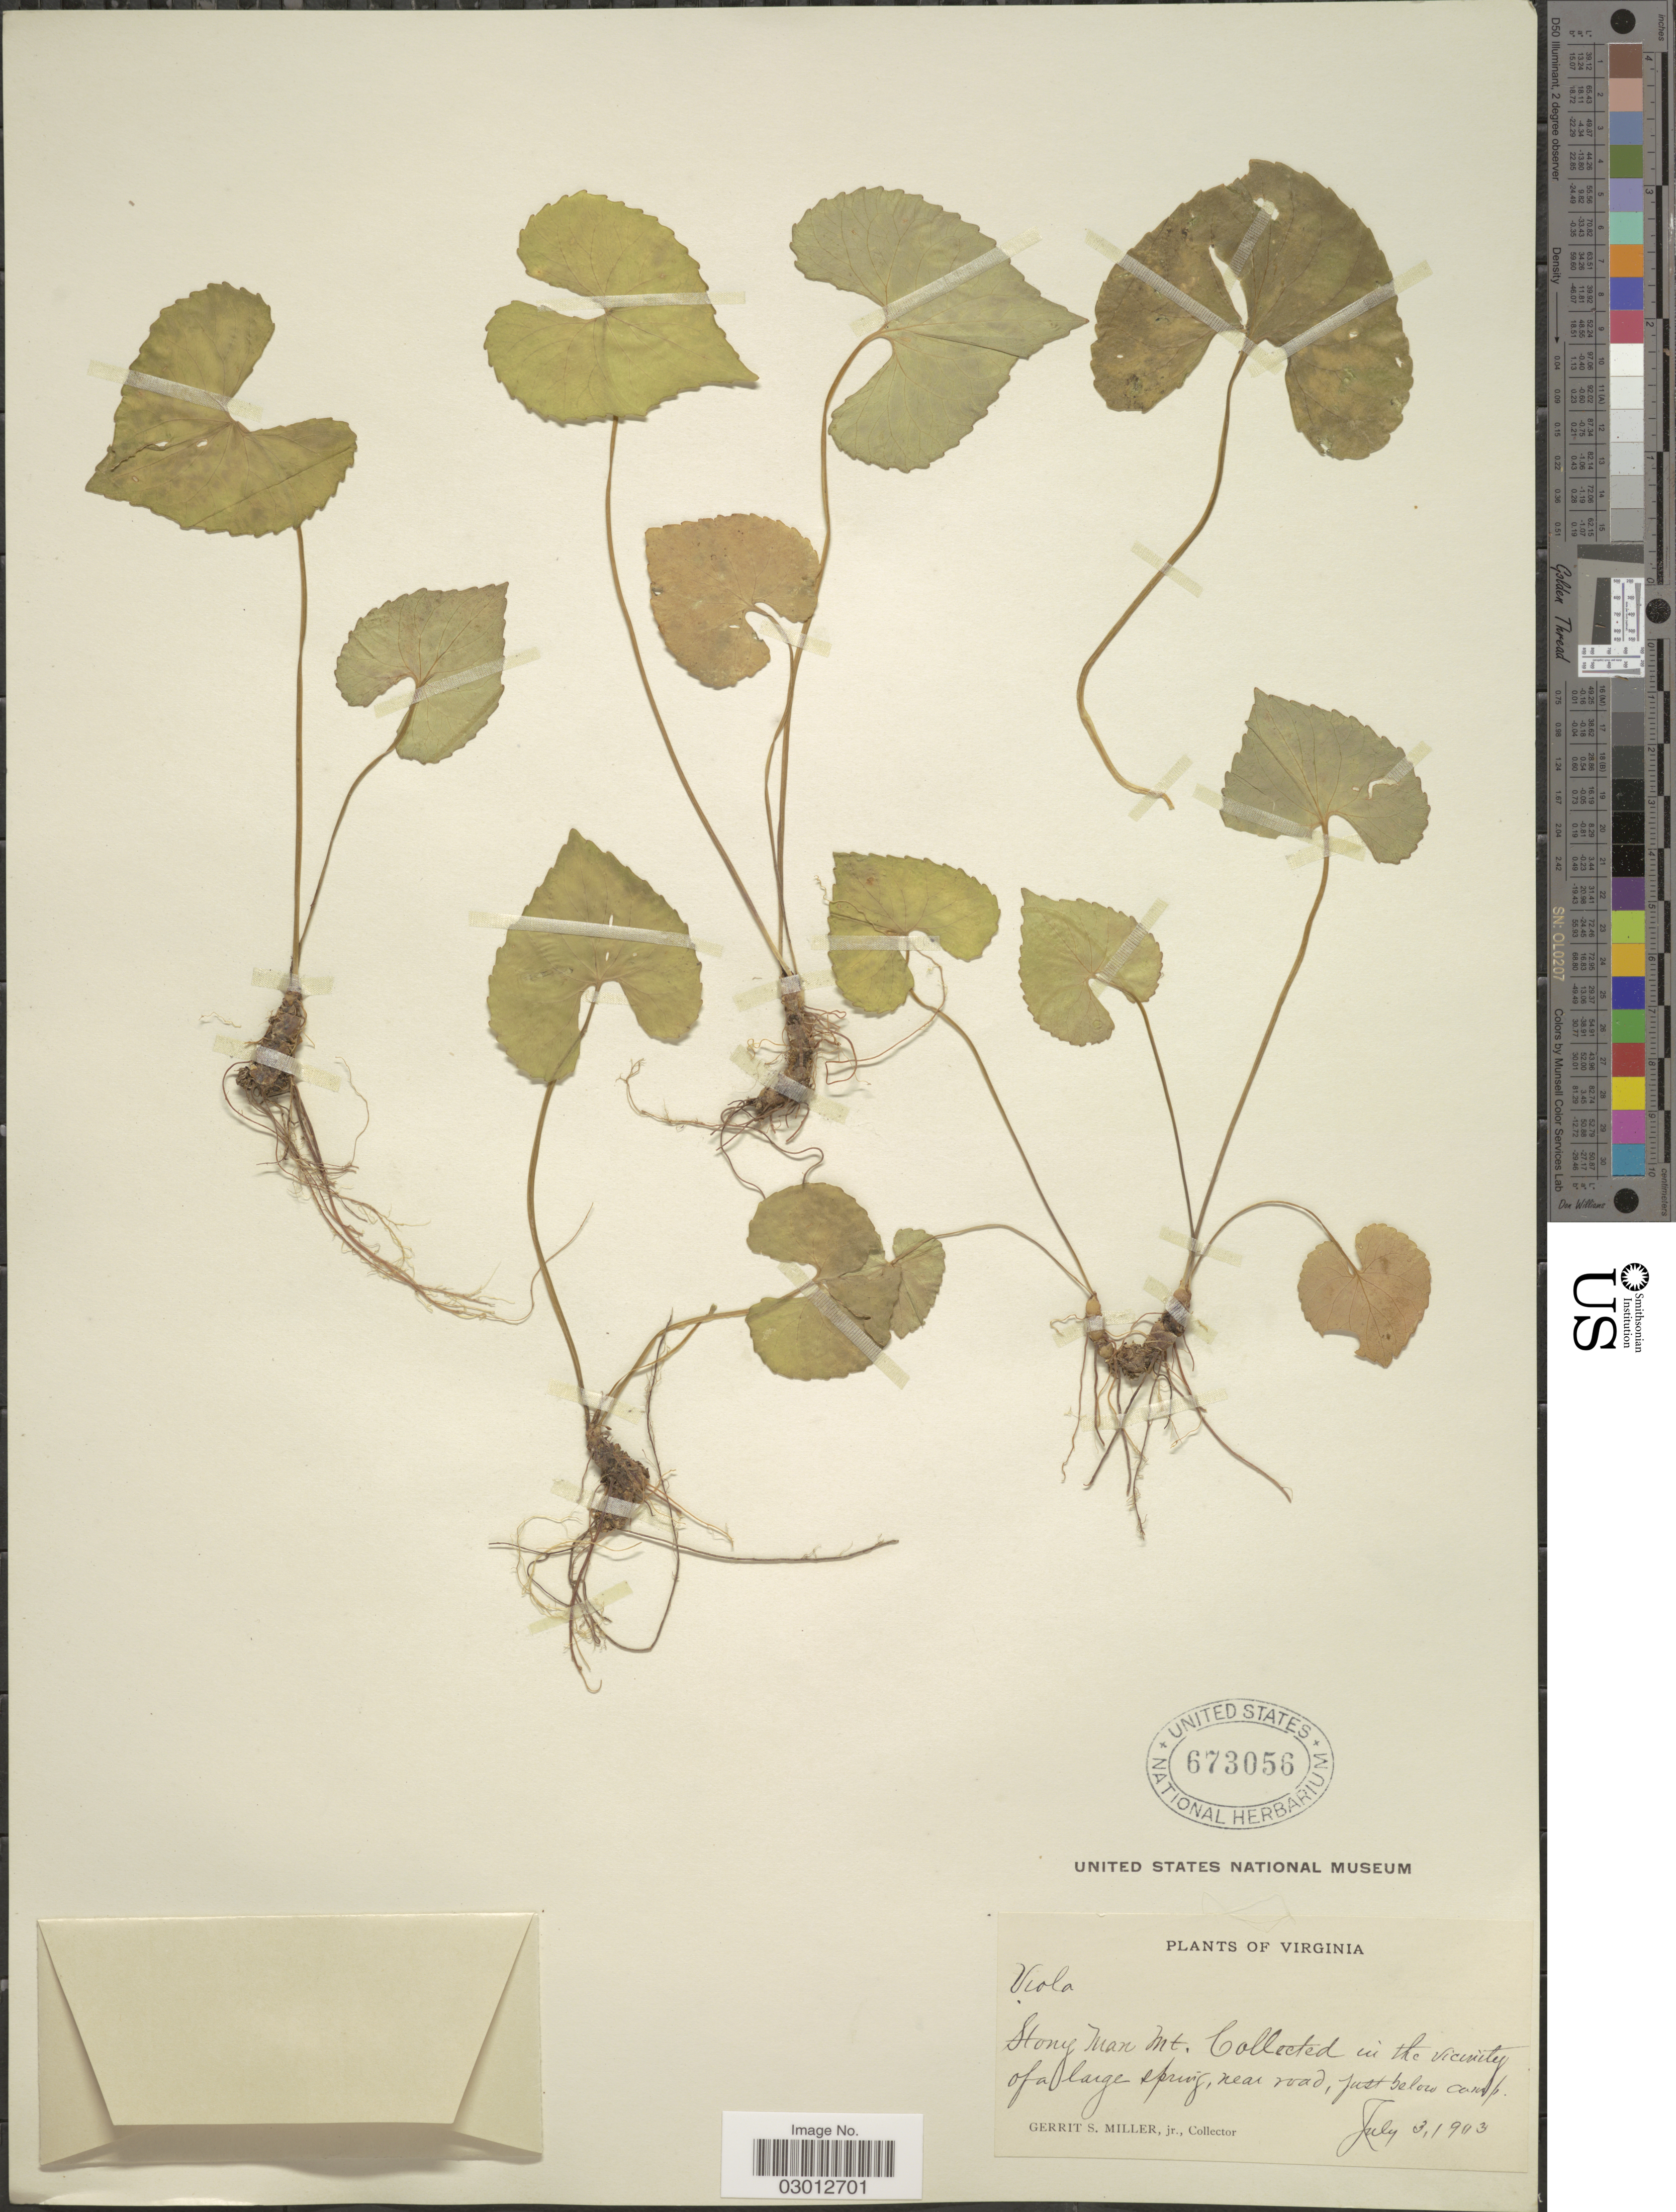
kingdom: Plantae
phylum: Tracheophyta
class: Magnoliopsida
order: Malpighiales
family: Violaceae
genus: Viola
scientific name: Viola papilionacea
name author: Pursh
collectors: G. S. Miller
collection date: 1903-07-03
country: United States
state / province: Virginia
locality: Stony Man Mt., in the vicinity of a large spring, near road, just below camp.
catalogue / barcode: US 673056